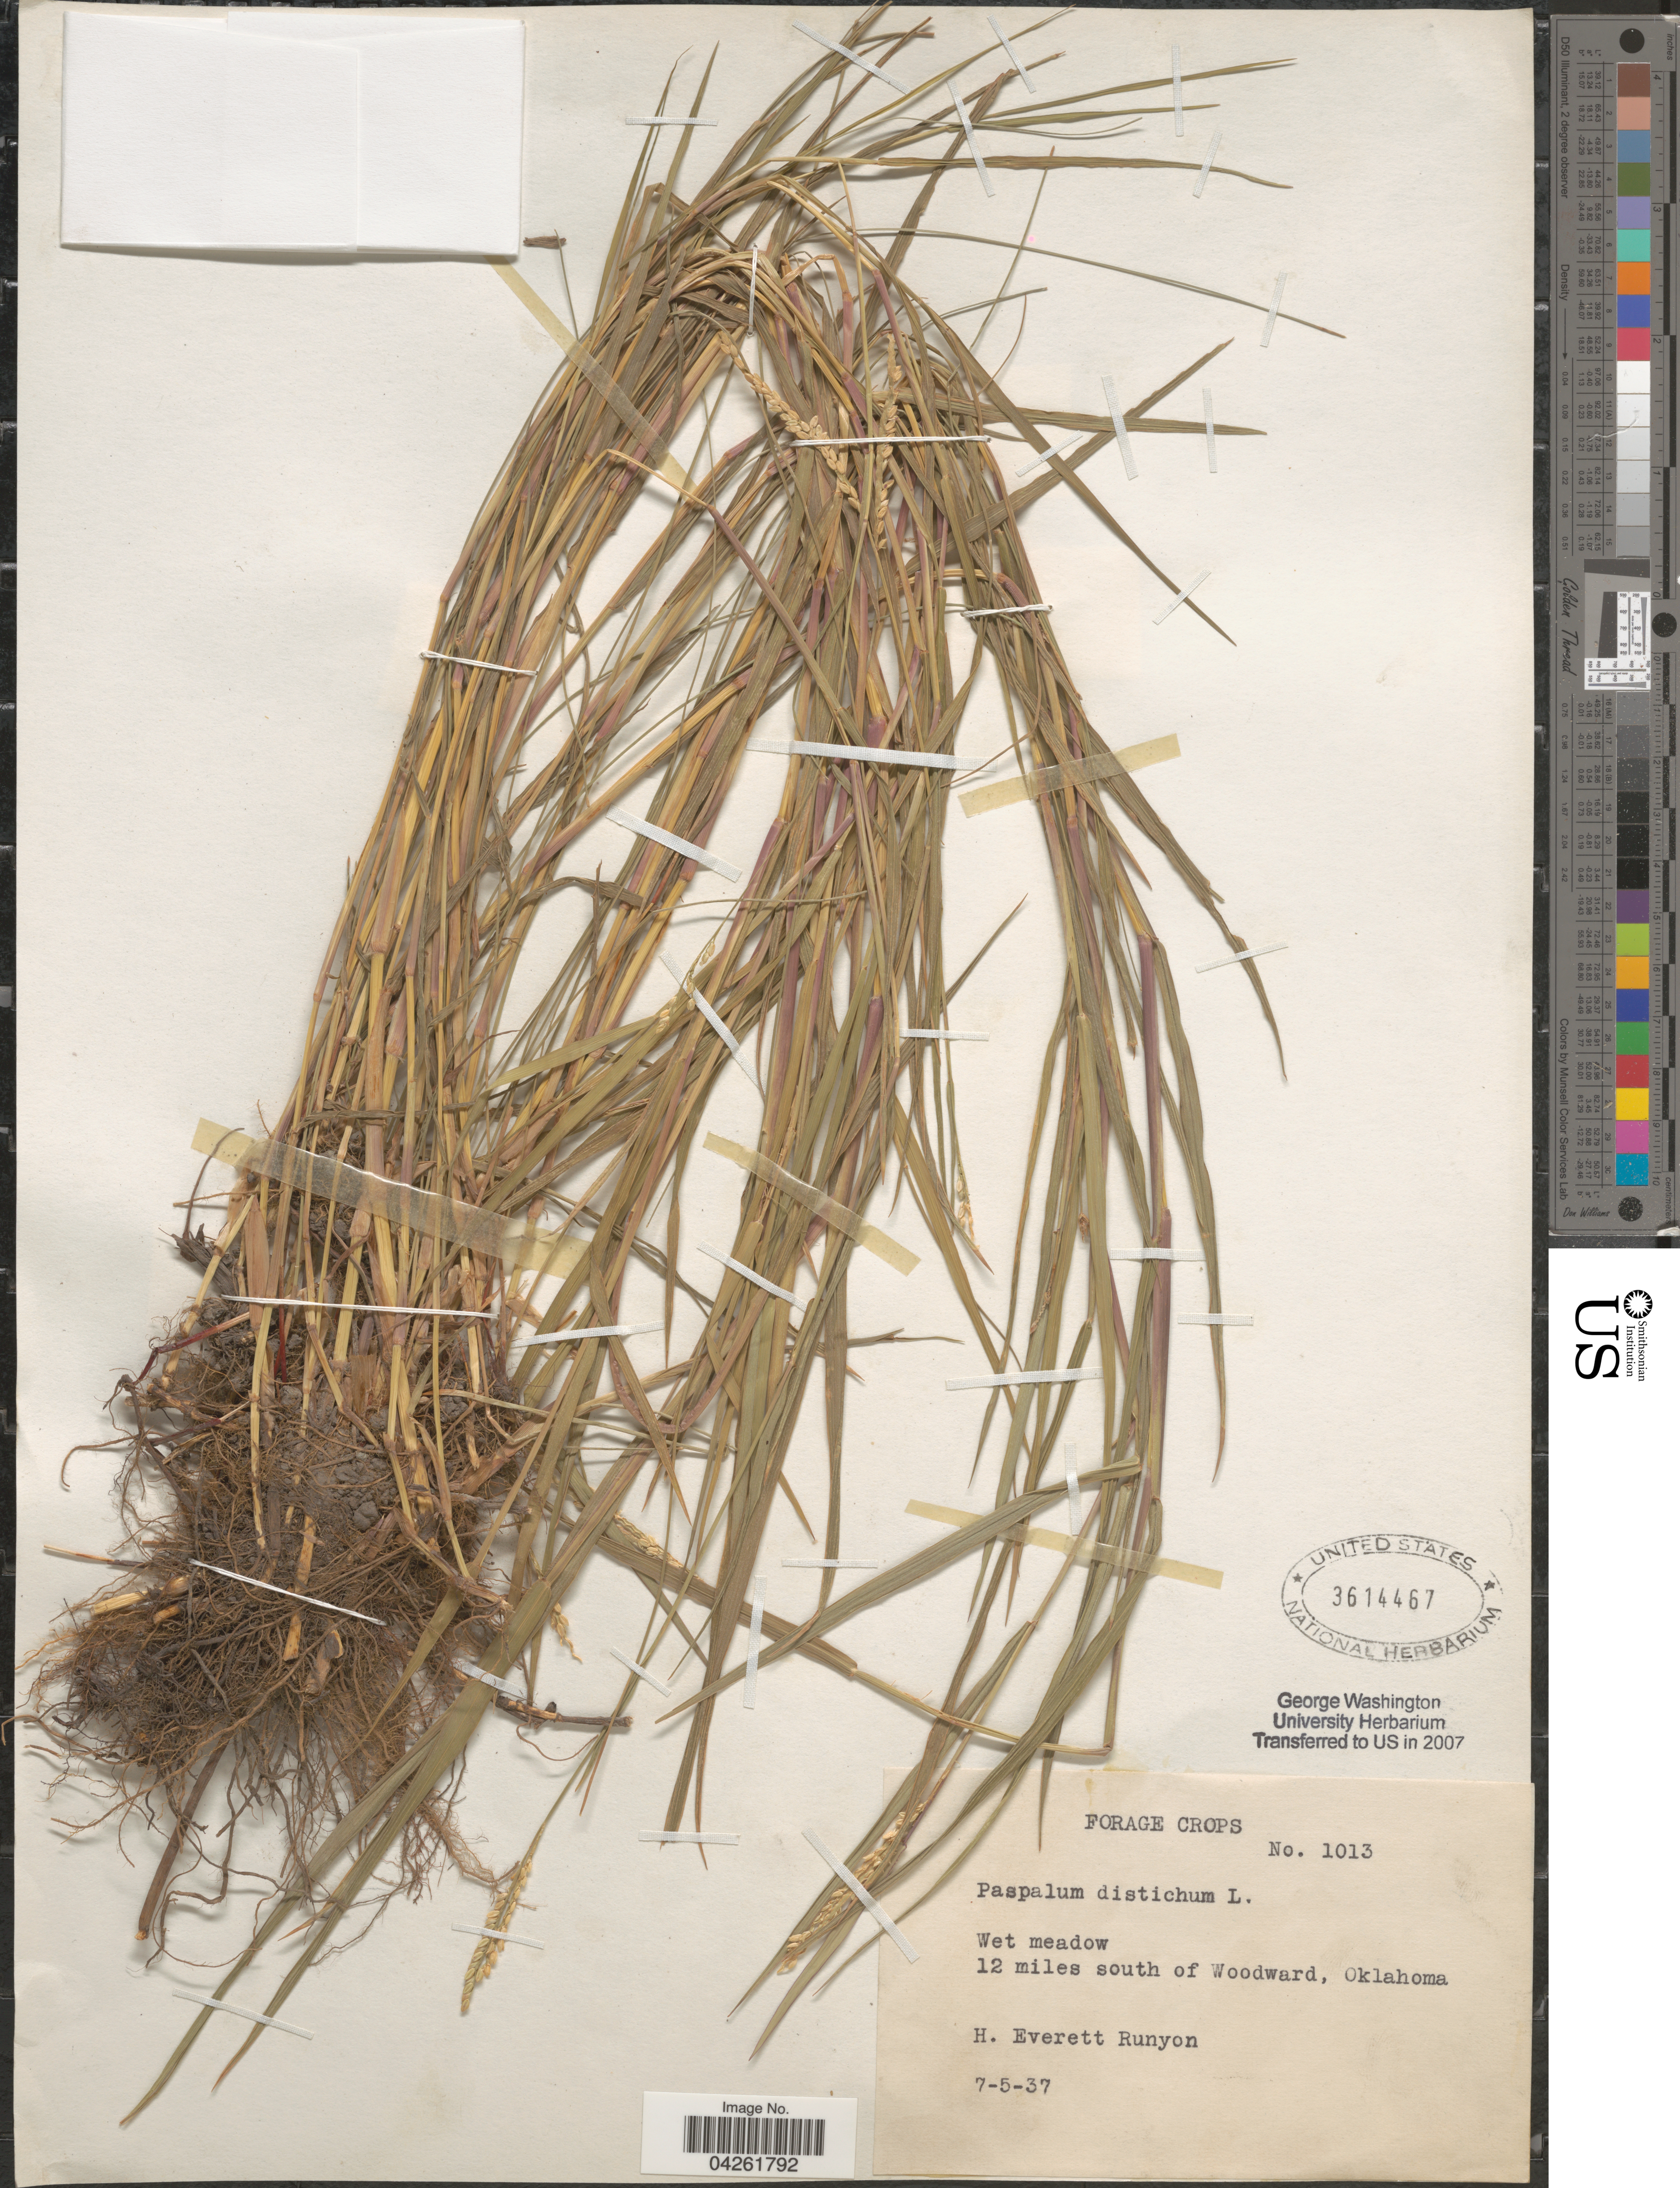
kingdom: Plantae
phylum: Tracheophyta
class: Liliopsida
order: Poales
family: Poaceae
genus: Paspalum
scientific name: Paspalum distichum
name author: L.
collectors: H. E. Runyon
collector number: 1013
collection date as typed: Transcribed d/m/y: 5/7/37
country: United States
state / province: Oklahoma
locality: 12 miles south of Woodward.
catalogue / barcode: US 3614467